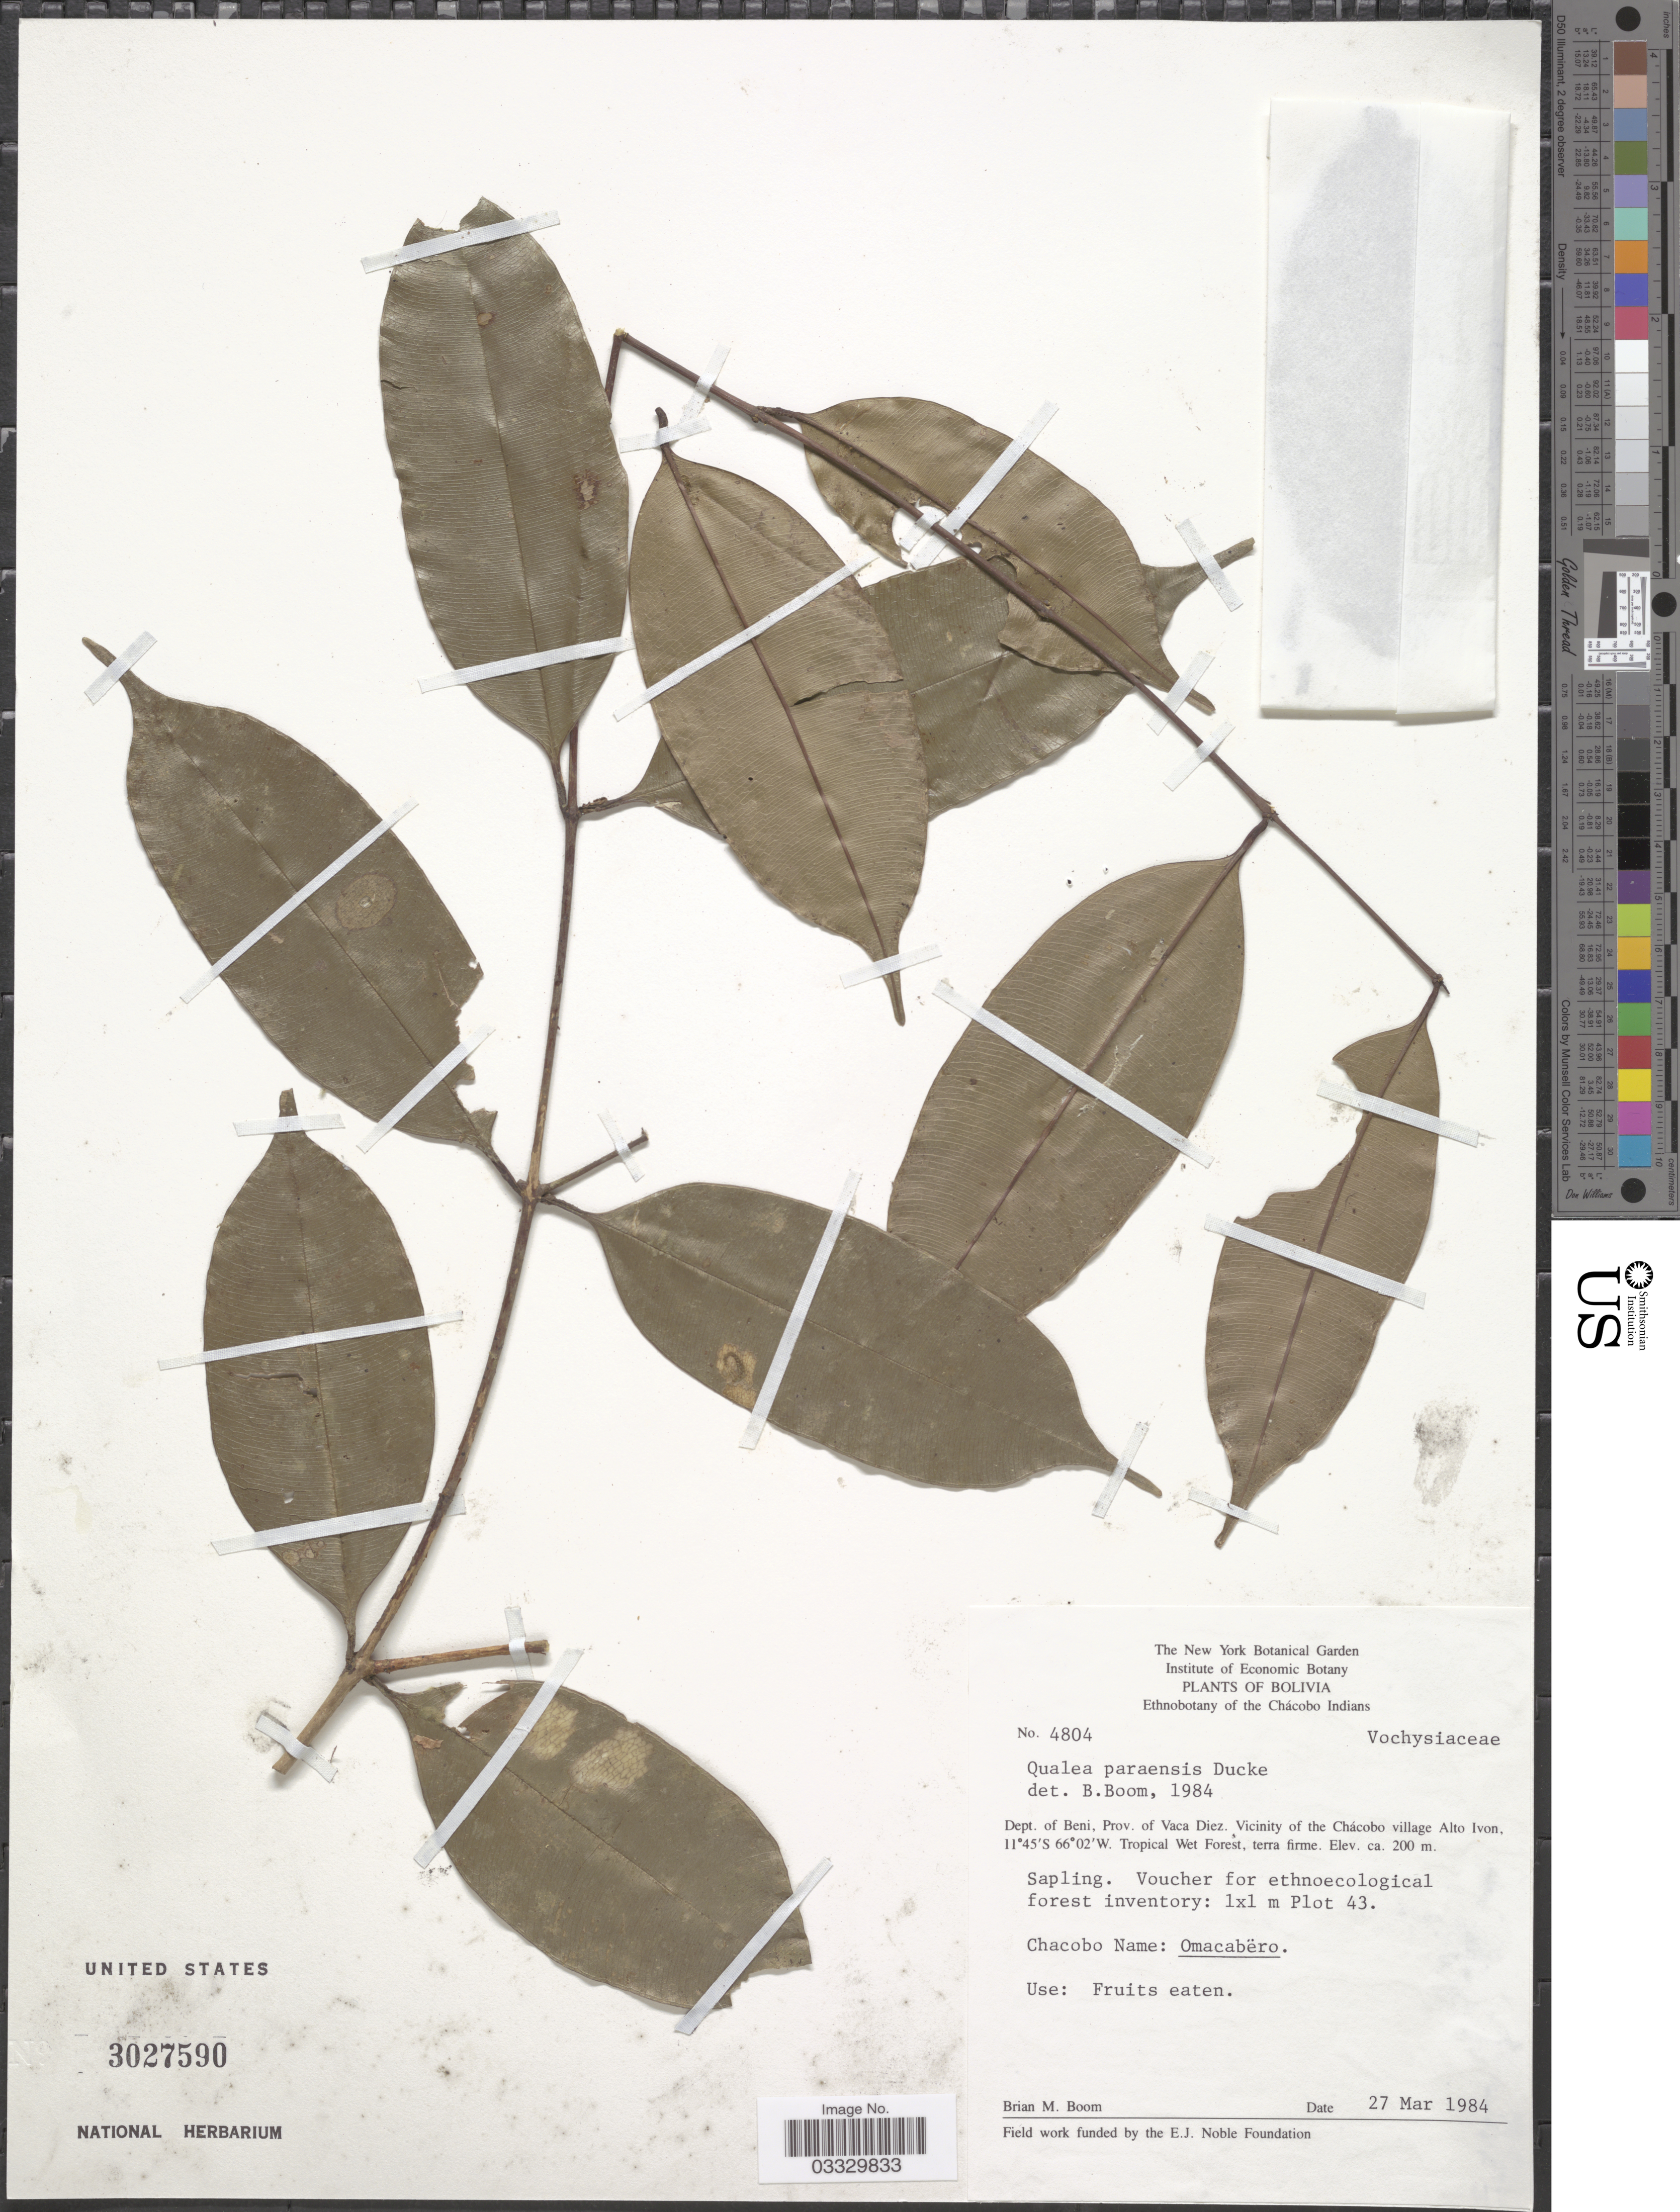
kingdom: Plantae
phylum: Tracheophyta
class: Magnoliopsida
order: Myrtales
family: Vochysiaceae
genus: Qualea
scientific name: Qualea paraensis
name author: Ducke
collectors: B. M. Boom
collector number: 4804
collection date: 1984-03-27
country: Bolivia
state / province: Beni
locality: Dept. of Beni, Prov. of Vaca Diez. Vicinity of the Chácobo village Alto Ivon.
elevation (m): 200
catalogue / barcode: US 3027590